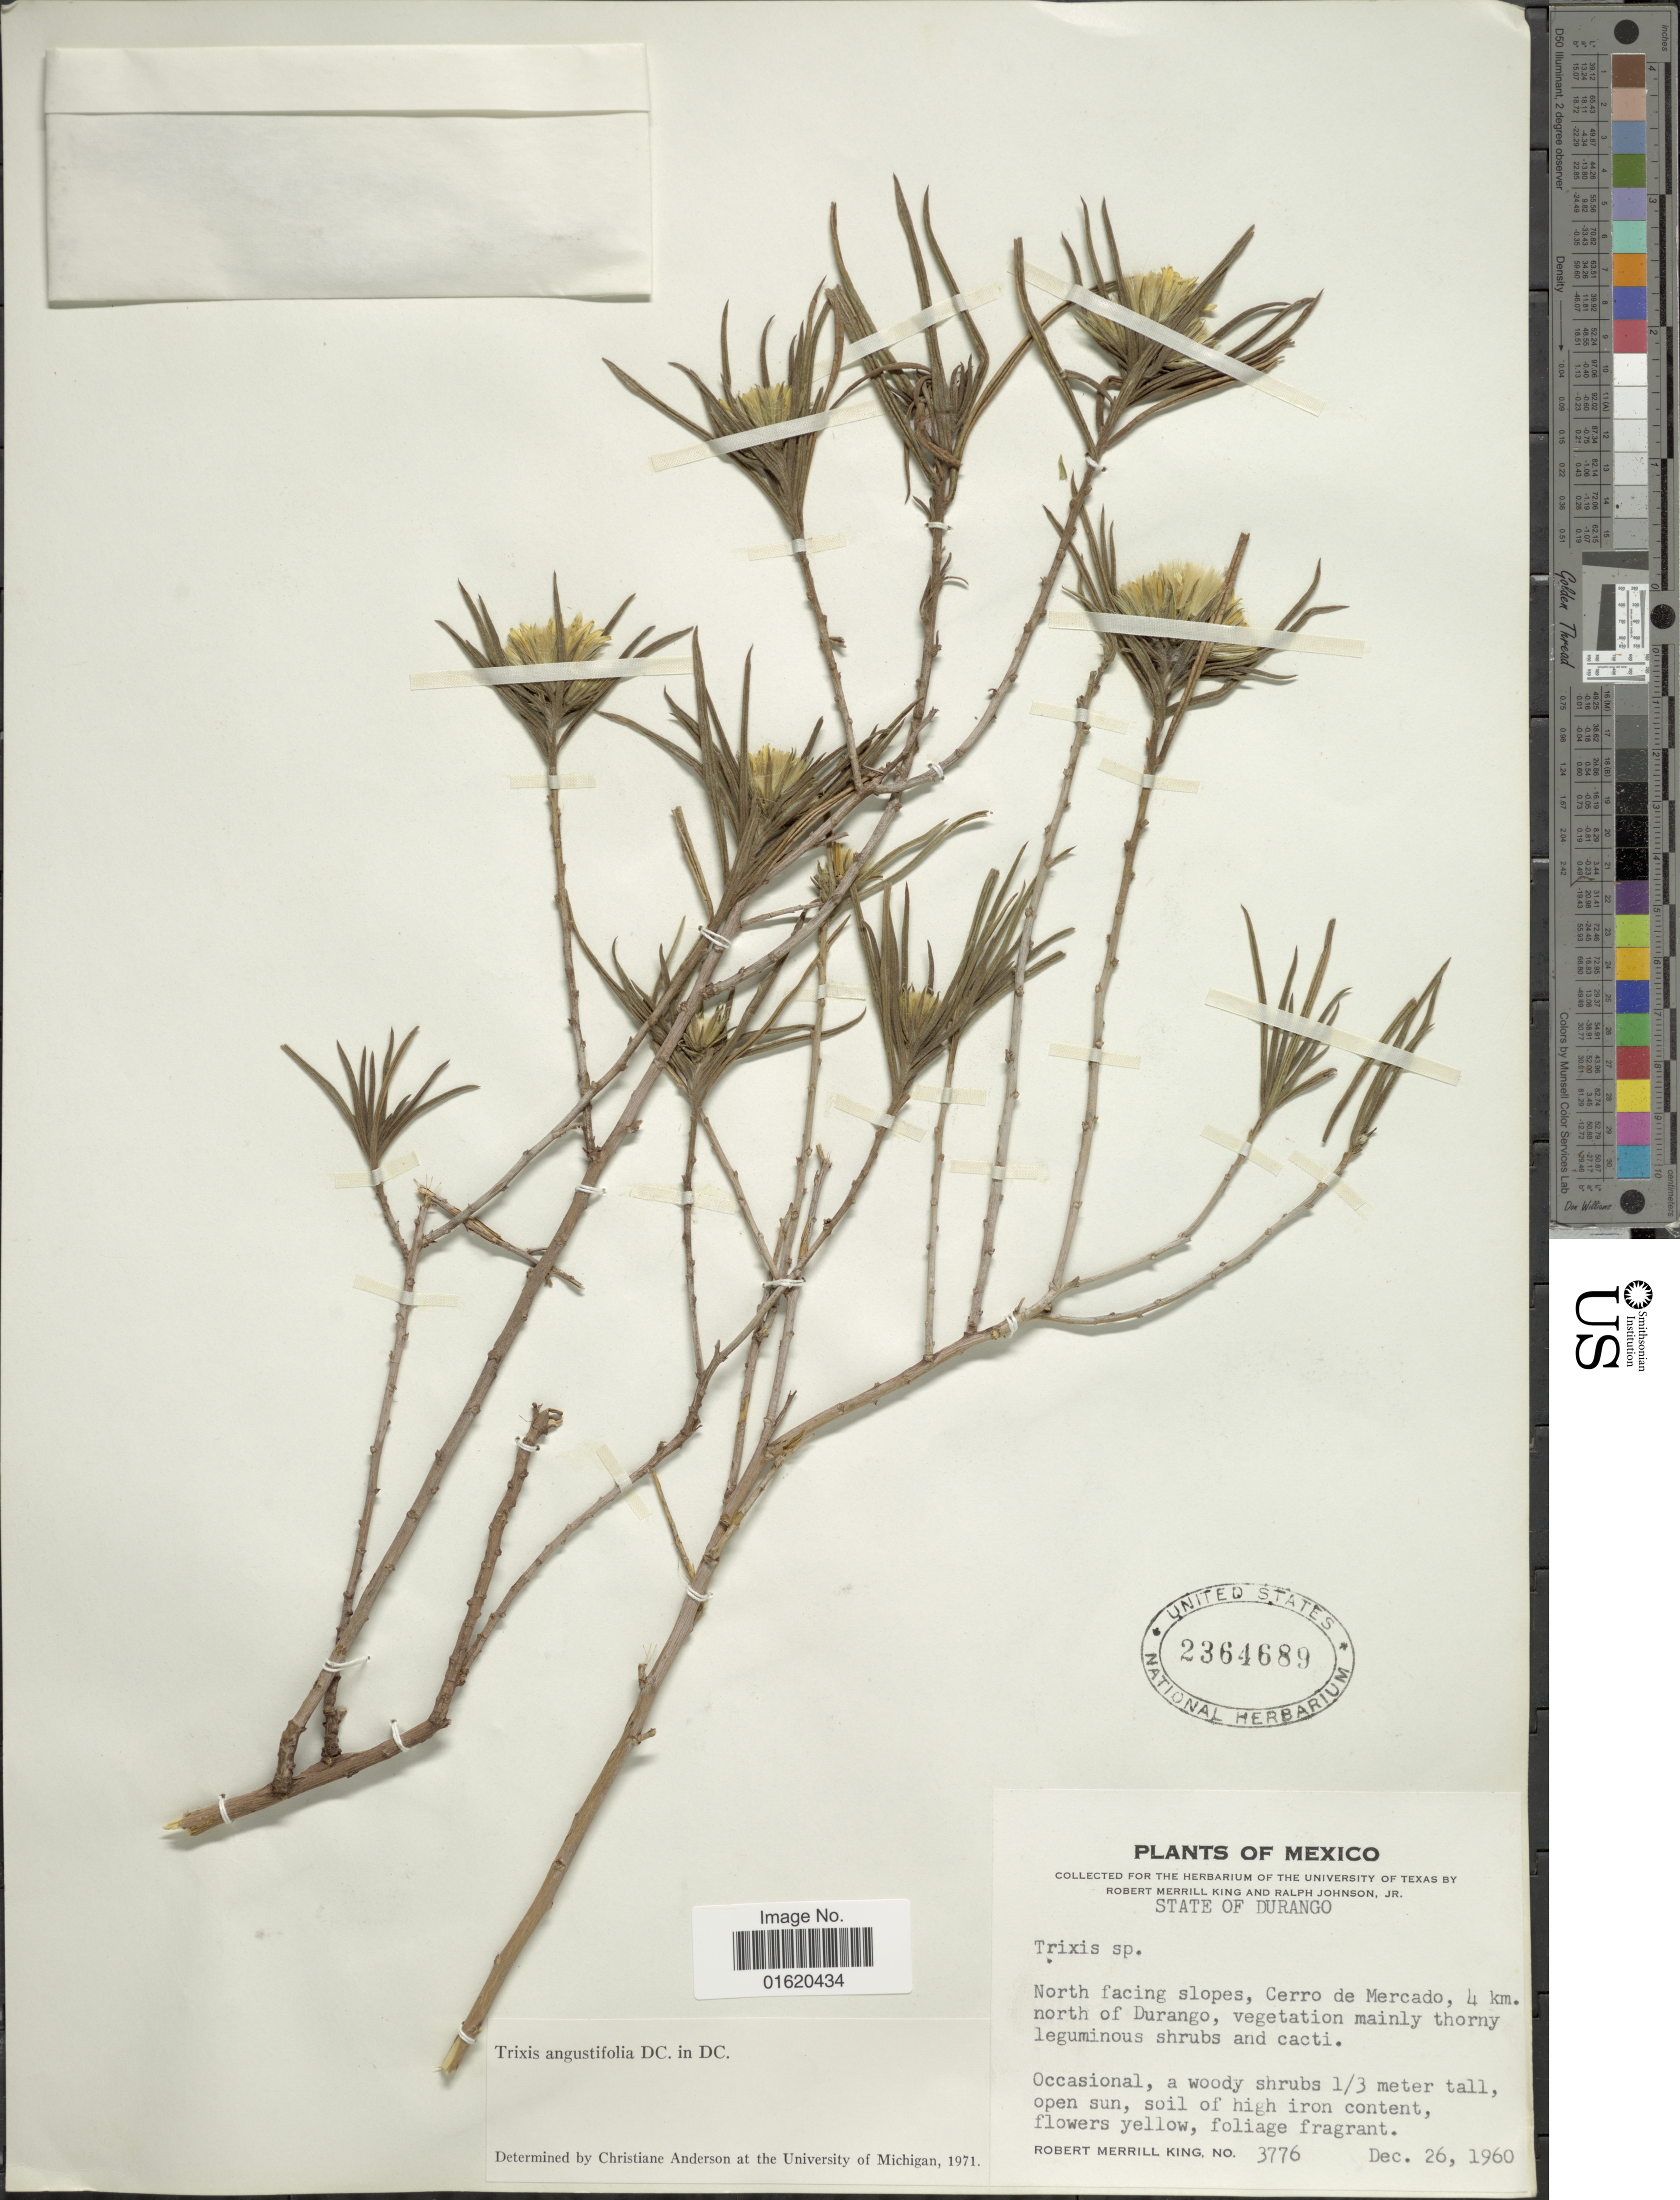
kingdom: Plantae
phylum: Tracheophyta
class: Magnoliopsida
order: Asterales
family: Asteraceae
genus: Trixis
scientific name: Trixis angustifolia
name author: DC.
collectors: R. M. King & R. Johnson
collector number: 3776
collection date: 1960-12-26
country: Mexico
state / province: Durango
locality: North facing slopes, Cerro de Mercado, 4 km. north of Durango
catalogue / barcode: US 2364689